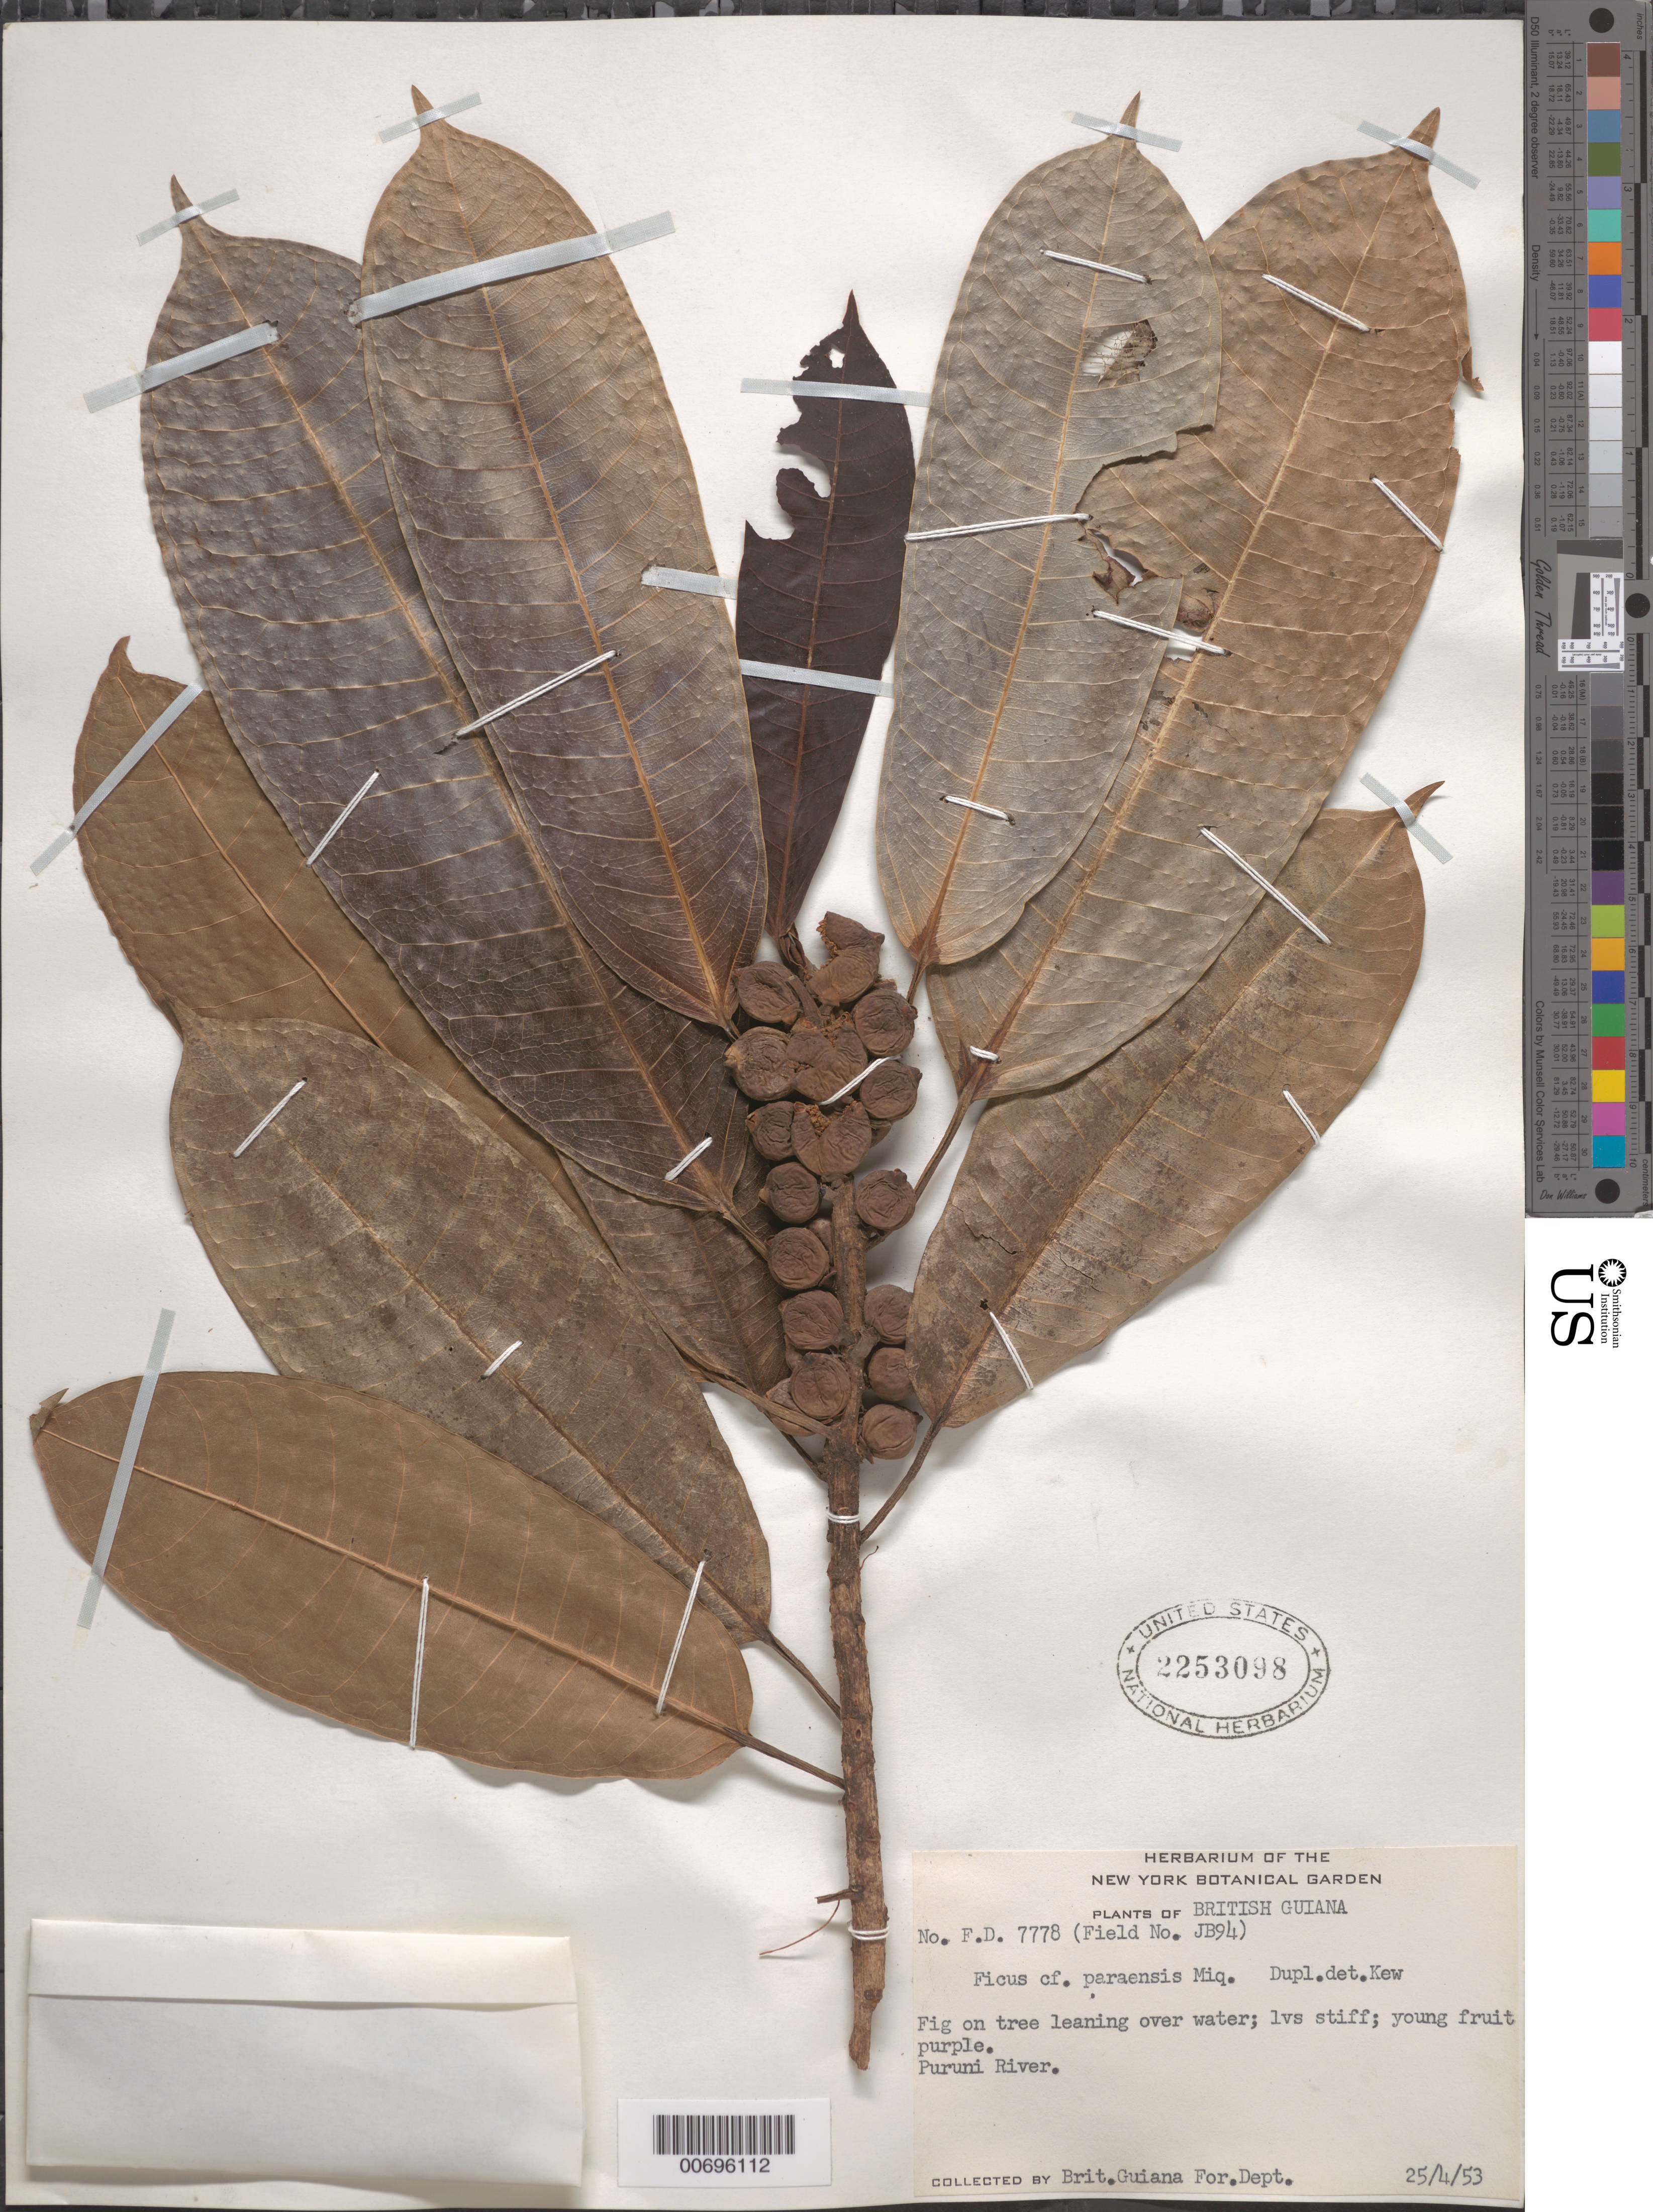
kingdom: Plantae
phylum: Tracheophyta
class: Magnoliopsida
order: Rosales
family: Moraceae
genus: Ficus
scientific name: Ficus paraensis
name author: (Miq.) Miq.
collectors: Forest Dept. B. G. & British Guiana Forestry Dept.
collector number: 7778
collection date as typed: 25-Apr-53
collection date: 1953-04-25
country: Guyana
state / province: U. Demerara-Berbice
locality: Puruni R.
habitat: On leaning tree over water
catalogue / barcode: US 2253098